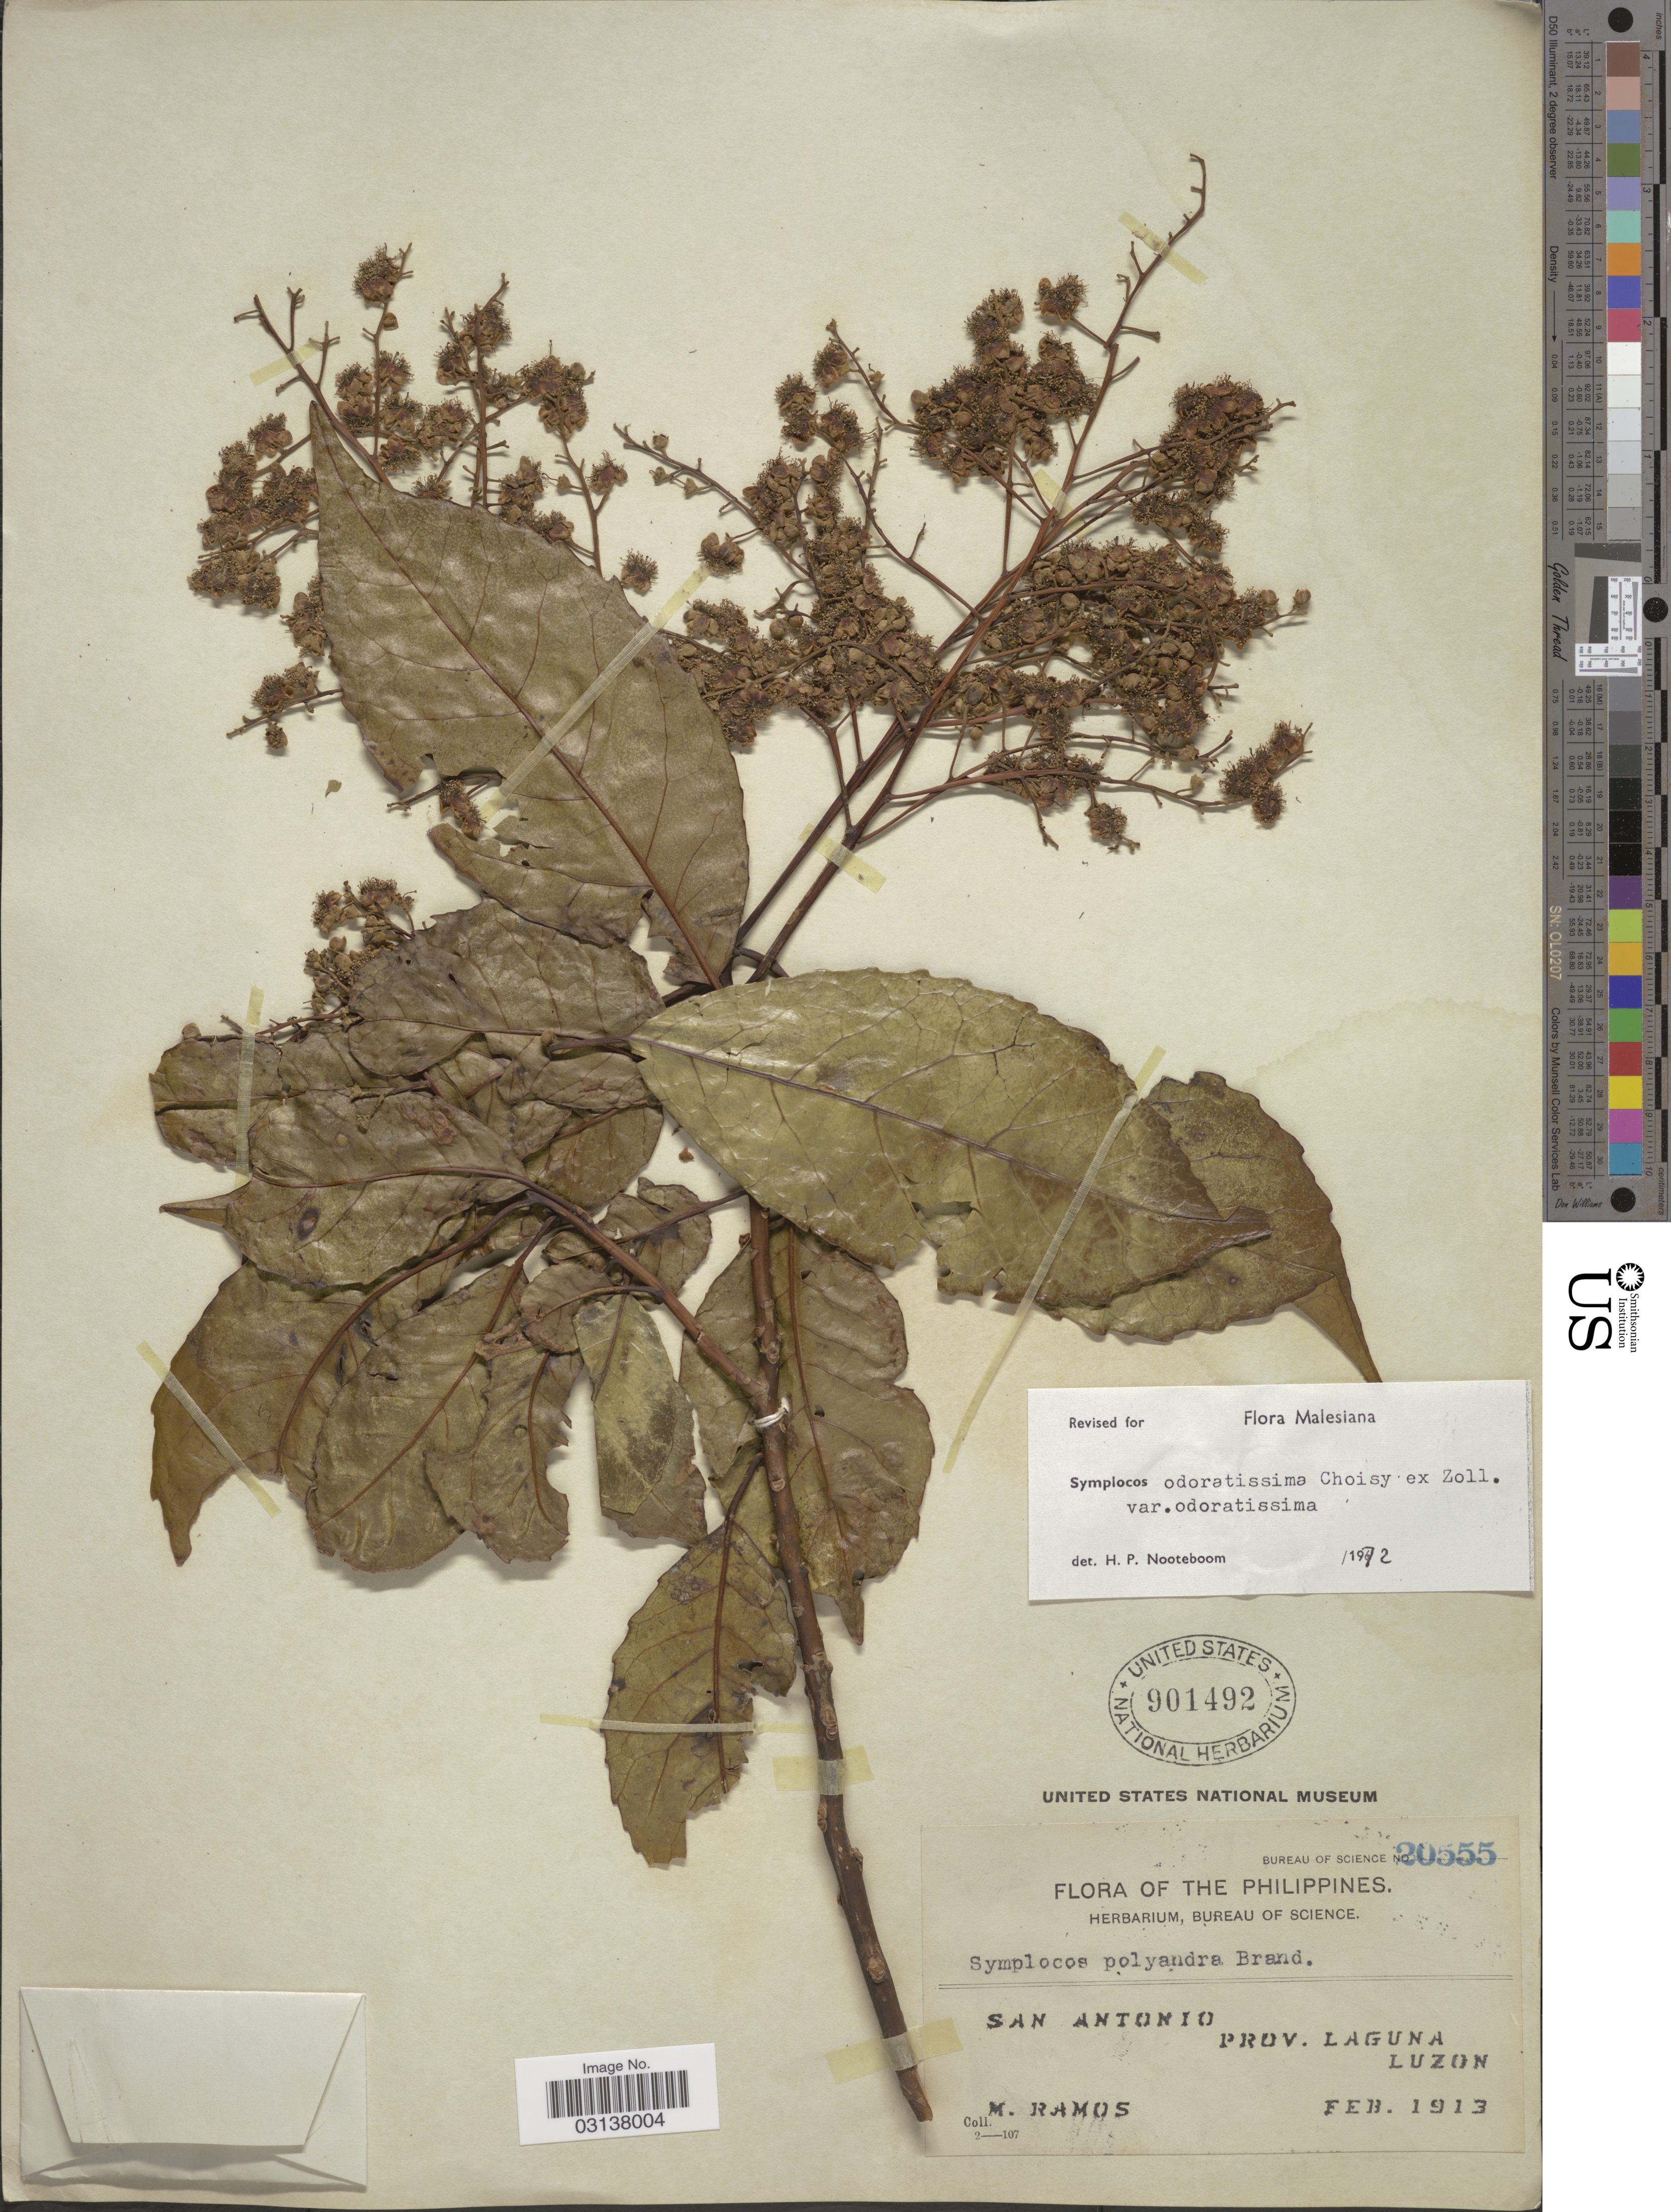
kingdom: Plantae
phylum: Tracheophyta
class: Magnoliopsida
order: Ericales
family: Symplocaceae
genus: Symplocos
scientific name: Symplocos odoratissima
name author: (Blume) Choisy ex Zoll.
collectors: M. Ramos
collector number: Bureau of Science 20555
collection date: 1913-02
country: Philippines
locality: The Philippines. San Antonio. Prov. Laguna, Luzon.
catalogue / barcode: US 901492